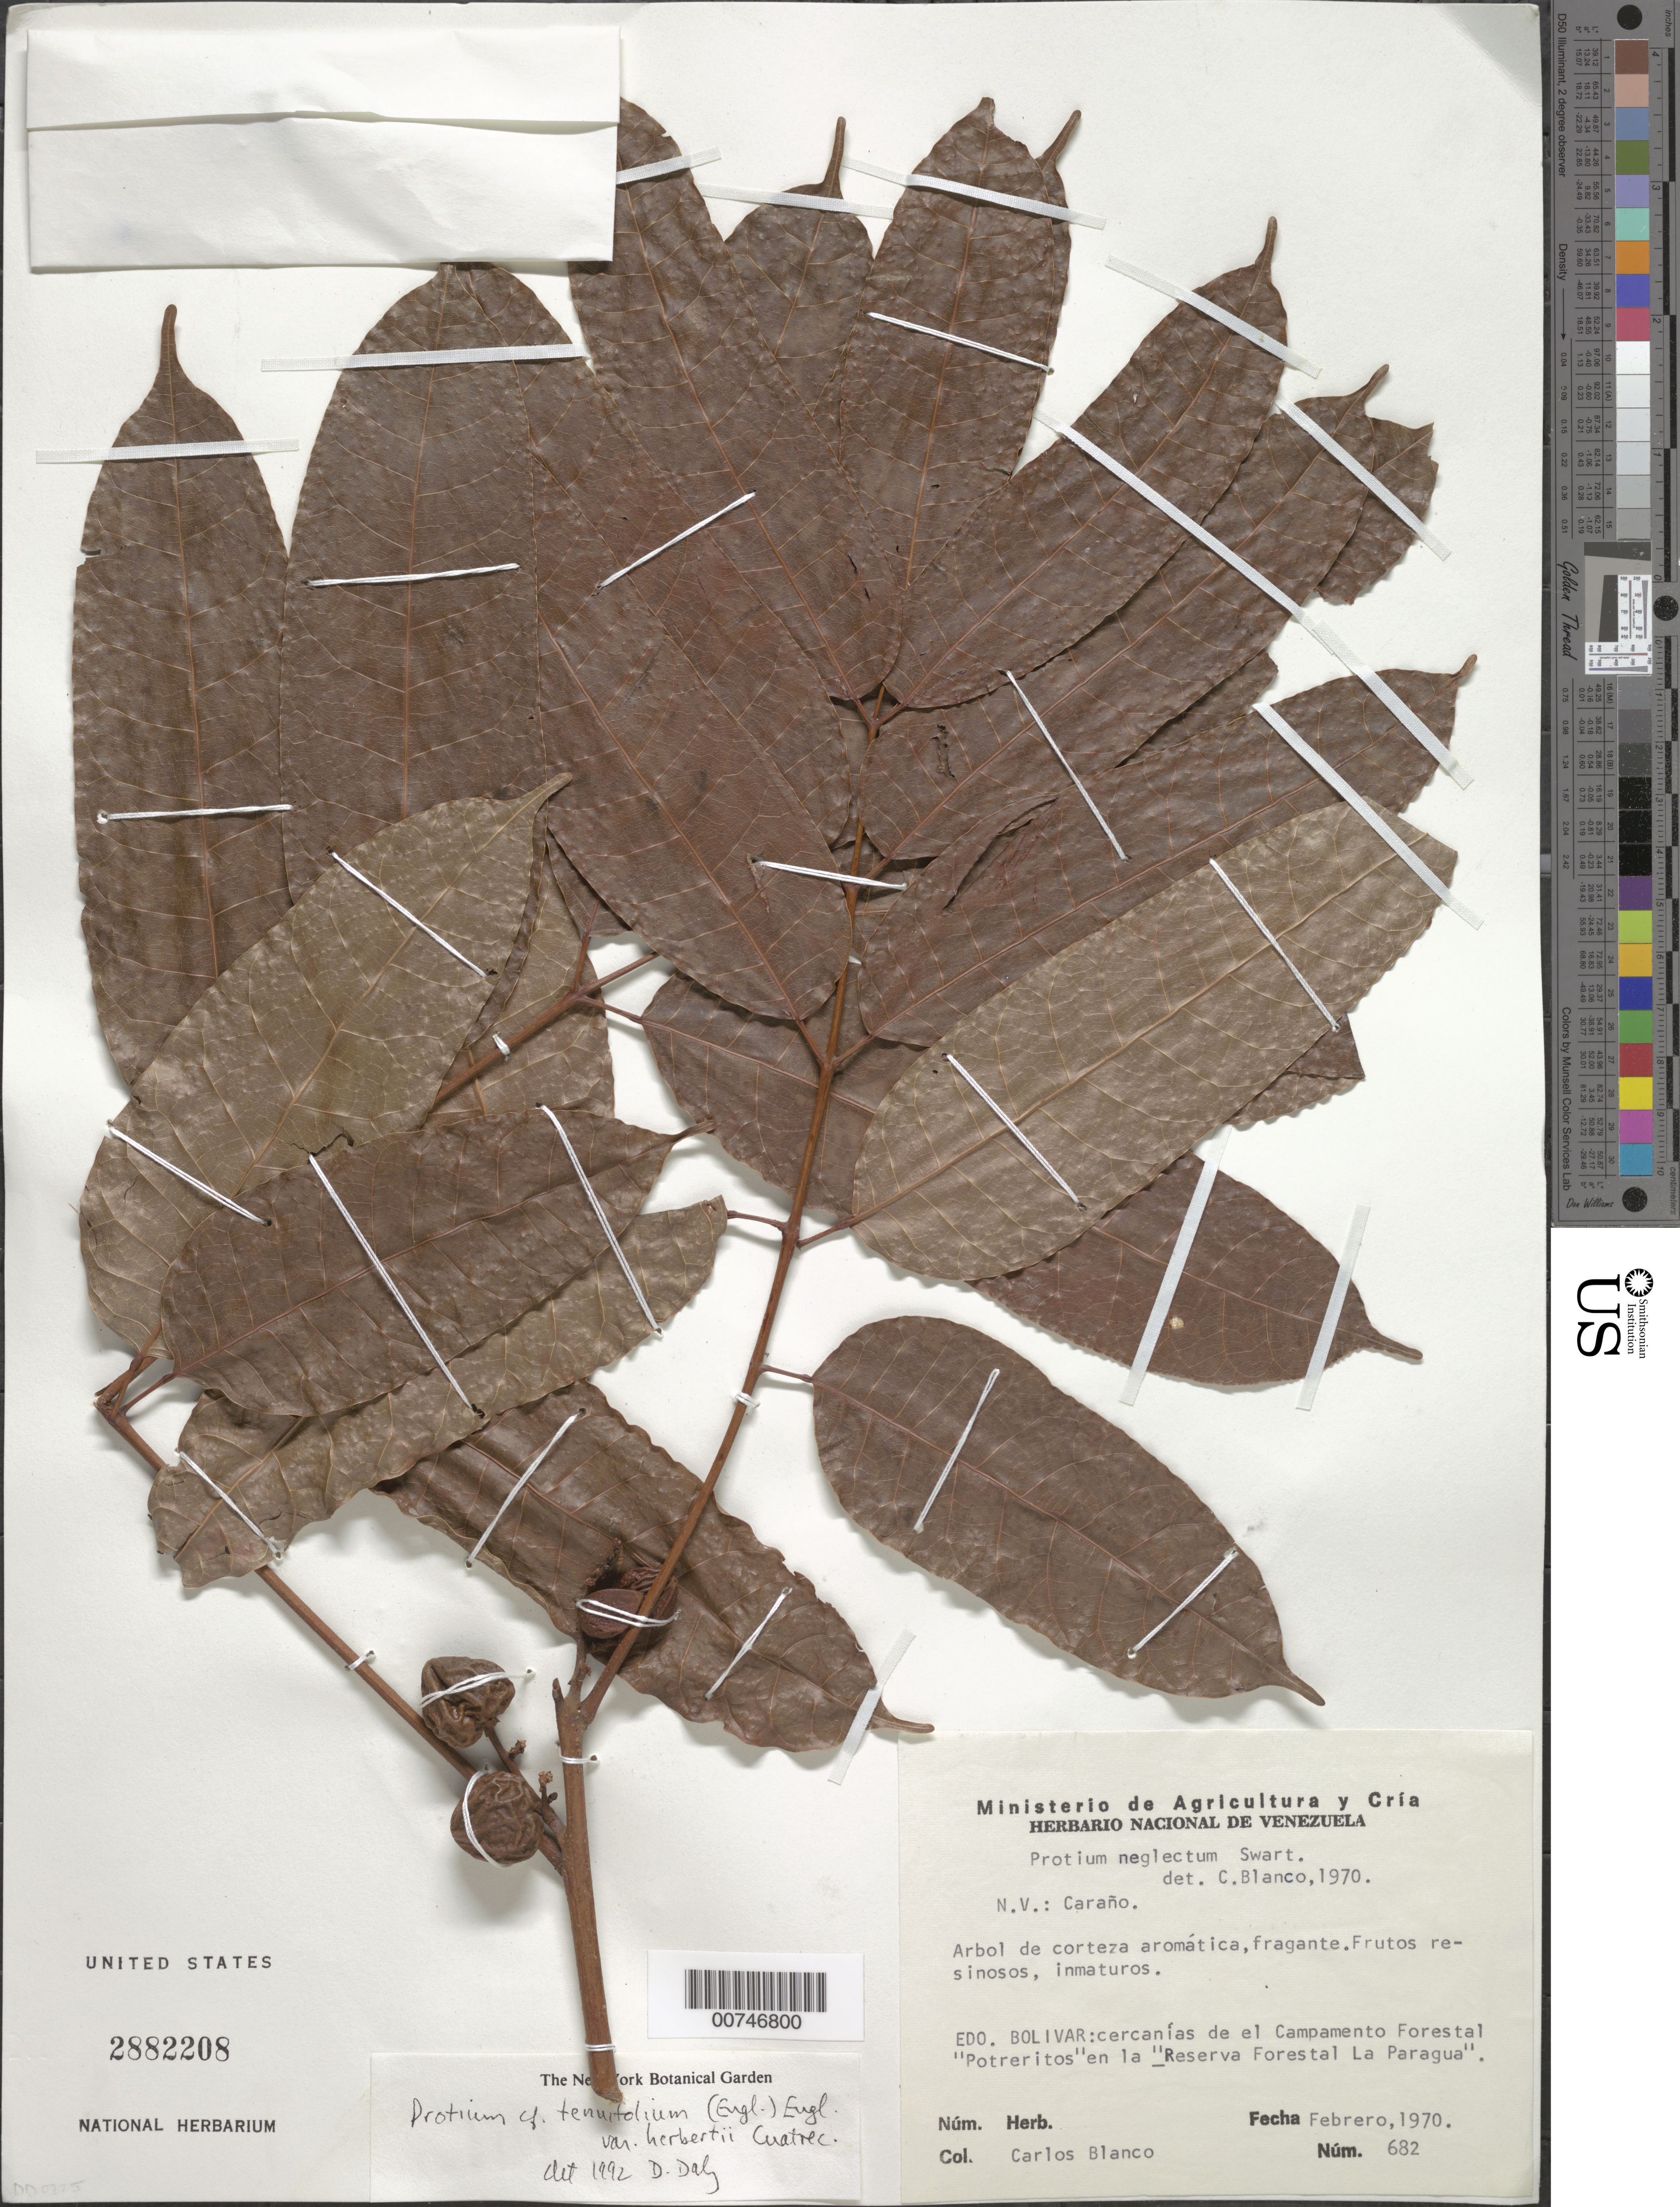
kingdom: Plantae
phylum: Tracheophyta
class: Magnoliopsida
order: Sapindales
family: Burseraceae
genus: Protium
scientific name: Protium tenuifolium var. herbertii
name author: Cuatrec.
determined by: Daly, D. C.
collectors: C. A. Blanco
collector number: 682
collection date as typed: Feb-70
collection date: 1970-02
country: Venezuela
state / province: Bolívar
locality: Reserva Forestal La Paragua, cercanias de el Campamento Forestal "Potreritos"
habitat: Cercanías del campamento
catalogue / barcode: US 2882208